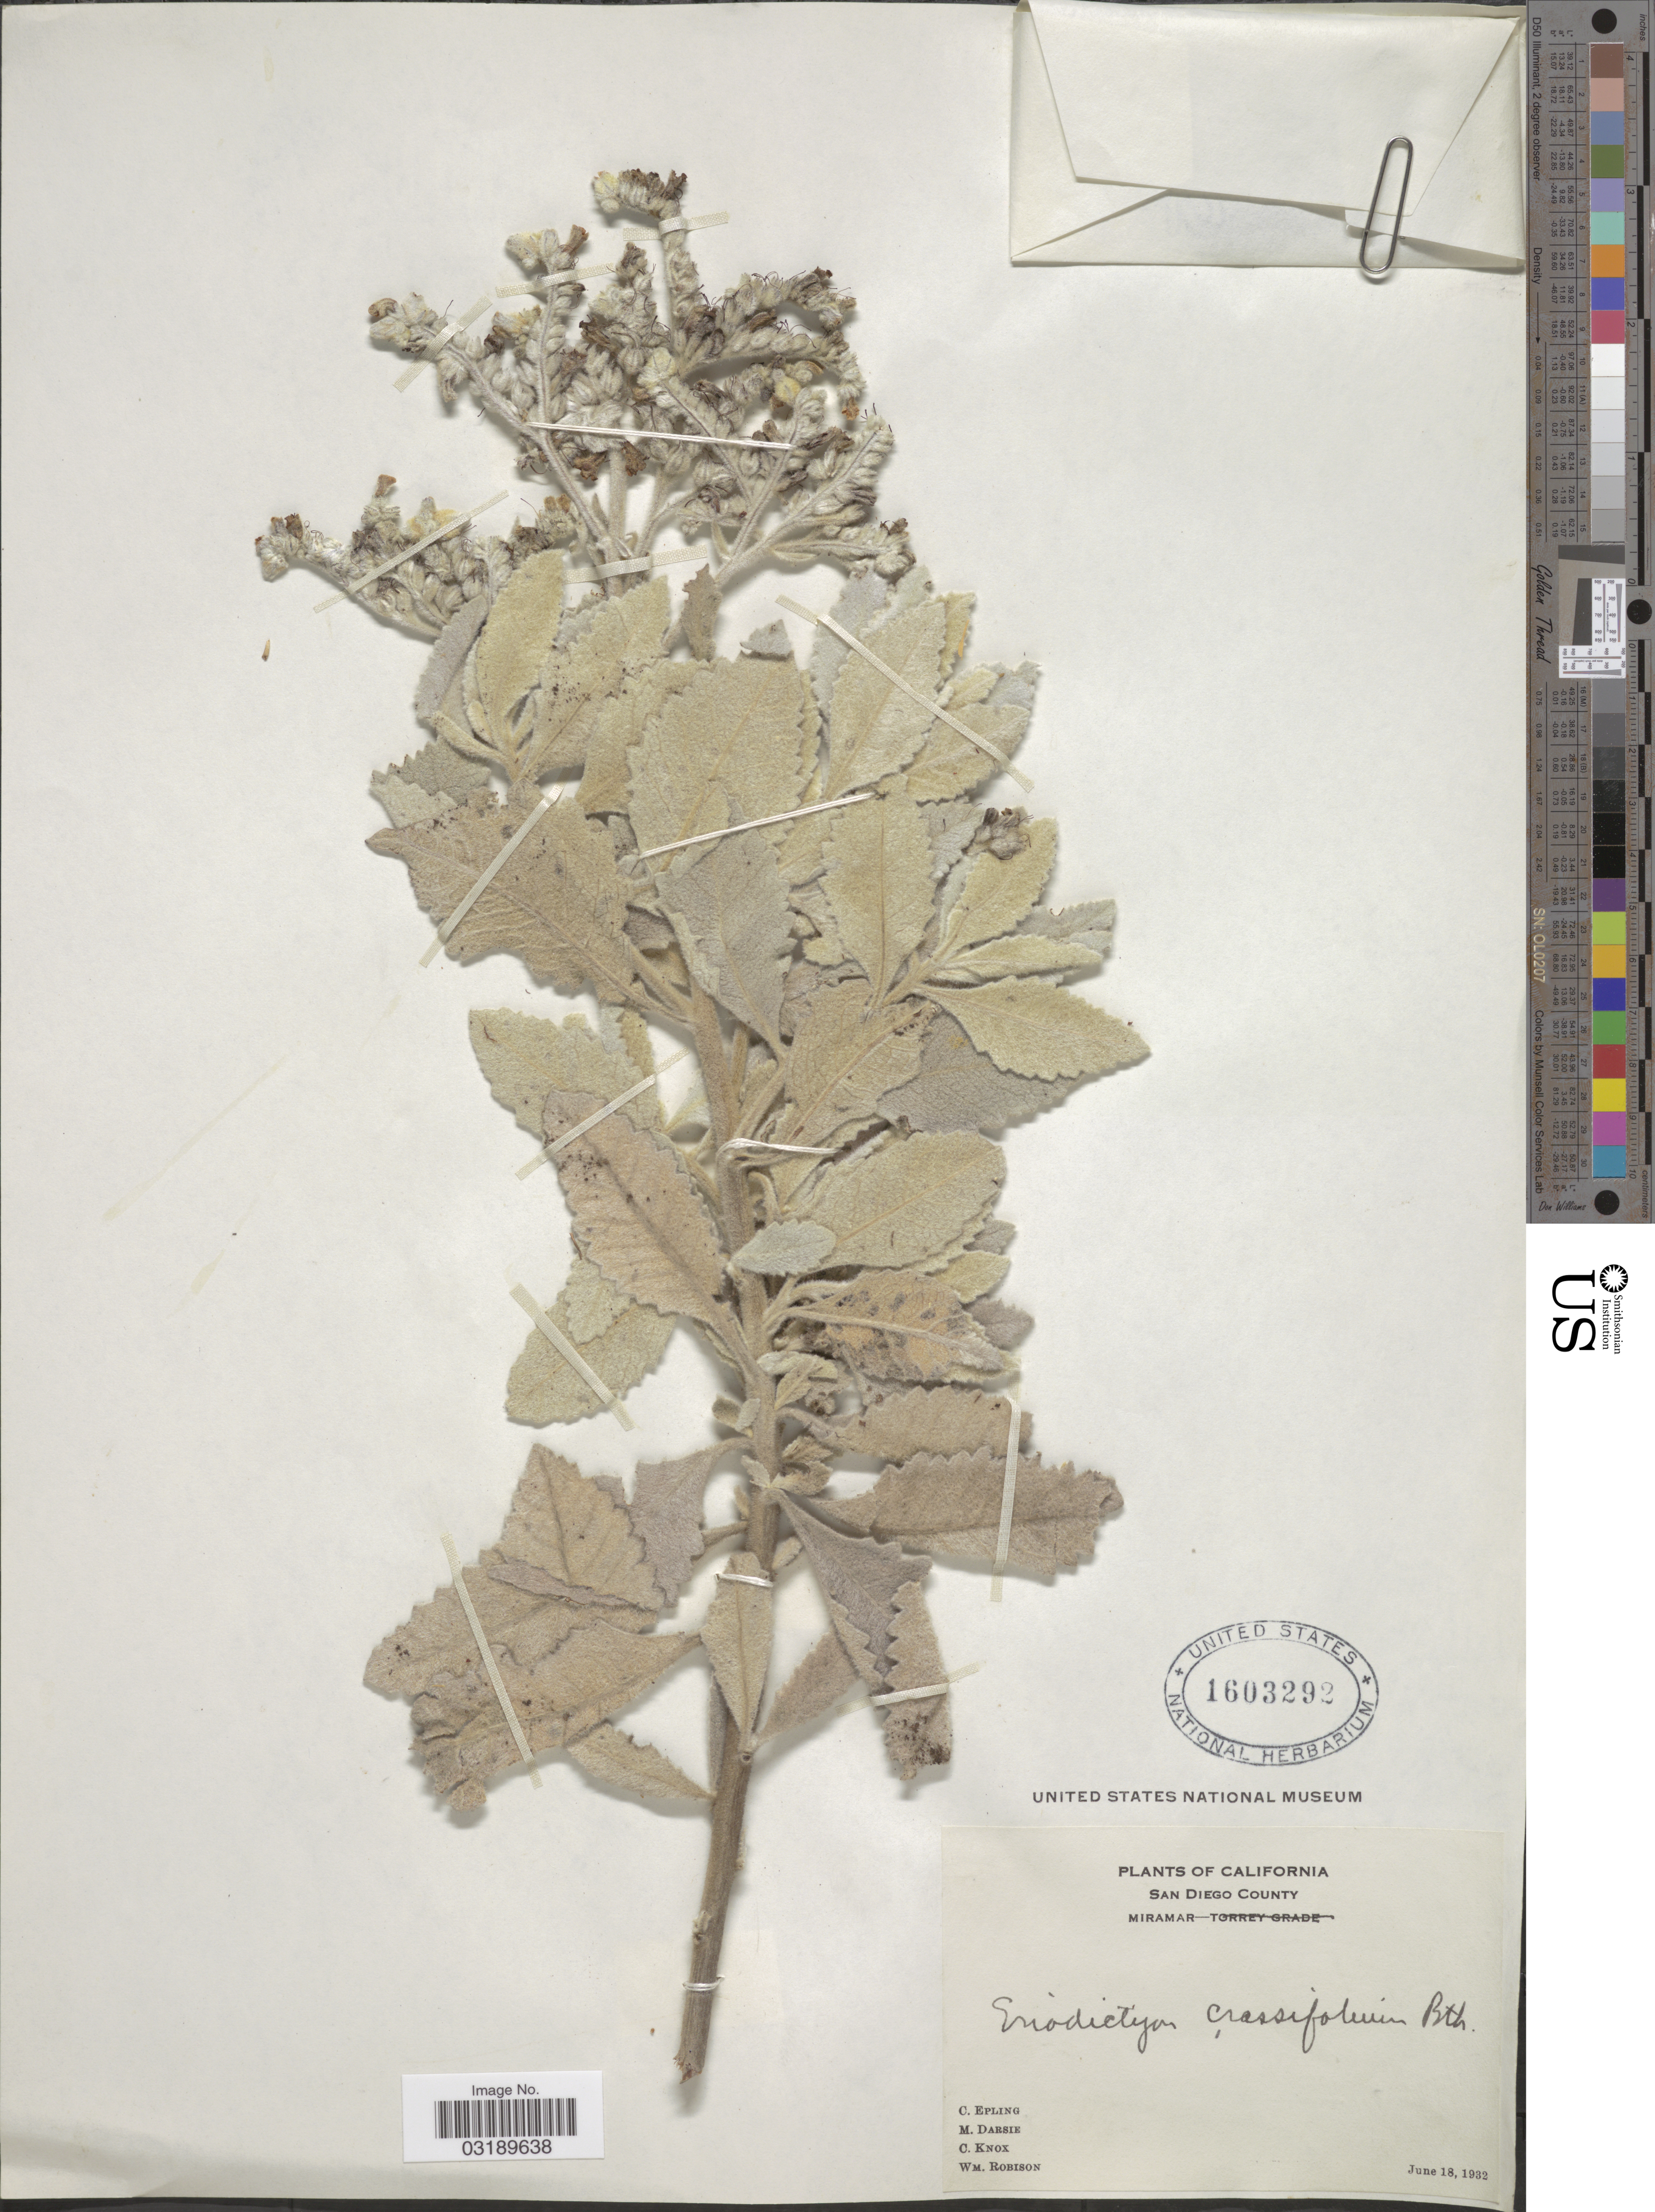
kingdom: Plantae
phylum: Tracheophyta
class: Magnoliopsida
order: Boraginales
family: Namaceae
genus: Eriodictyon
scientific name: Eriodictyon crassifolium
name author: Benth.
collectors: C. C. Epling, M. Darsie, C. Knox & W. Robison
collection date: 1932-06-18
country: United States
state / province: California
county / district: San Diego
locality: San Diego County. Miramar.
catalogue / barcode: US 1603292